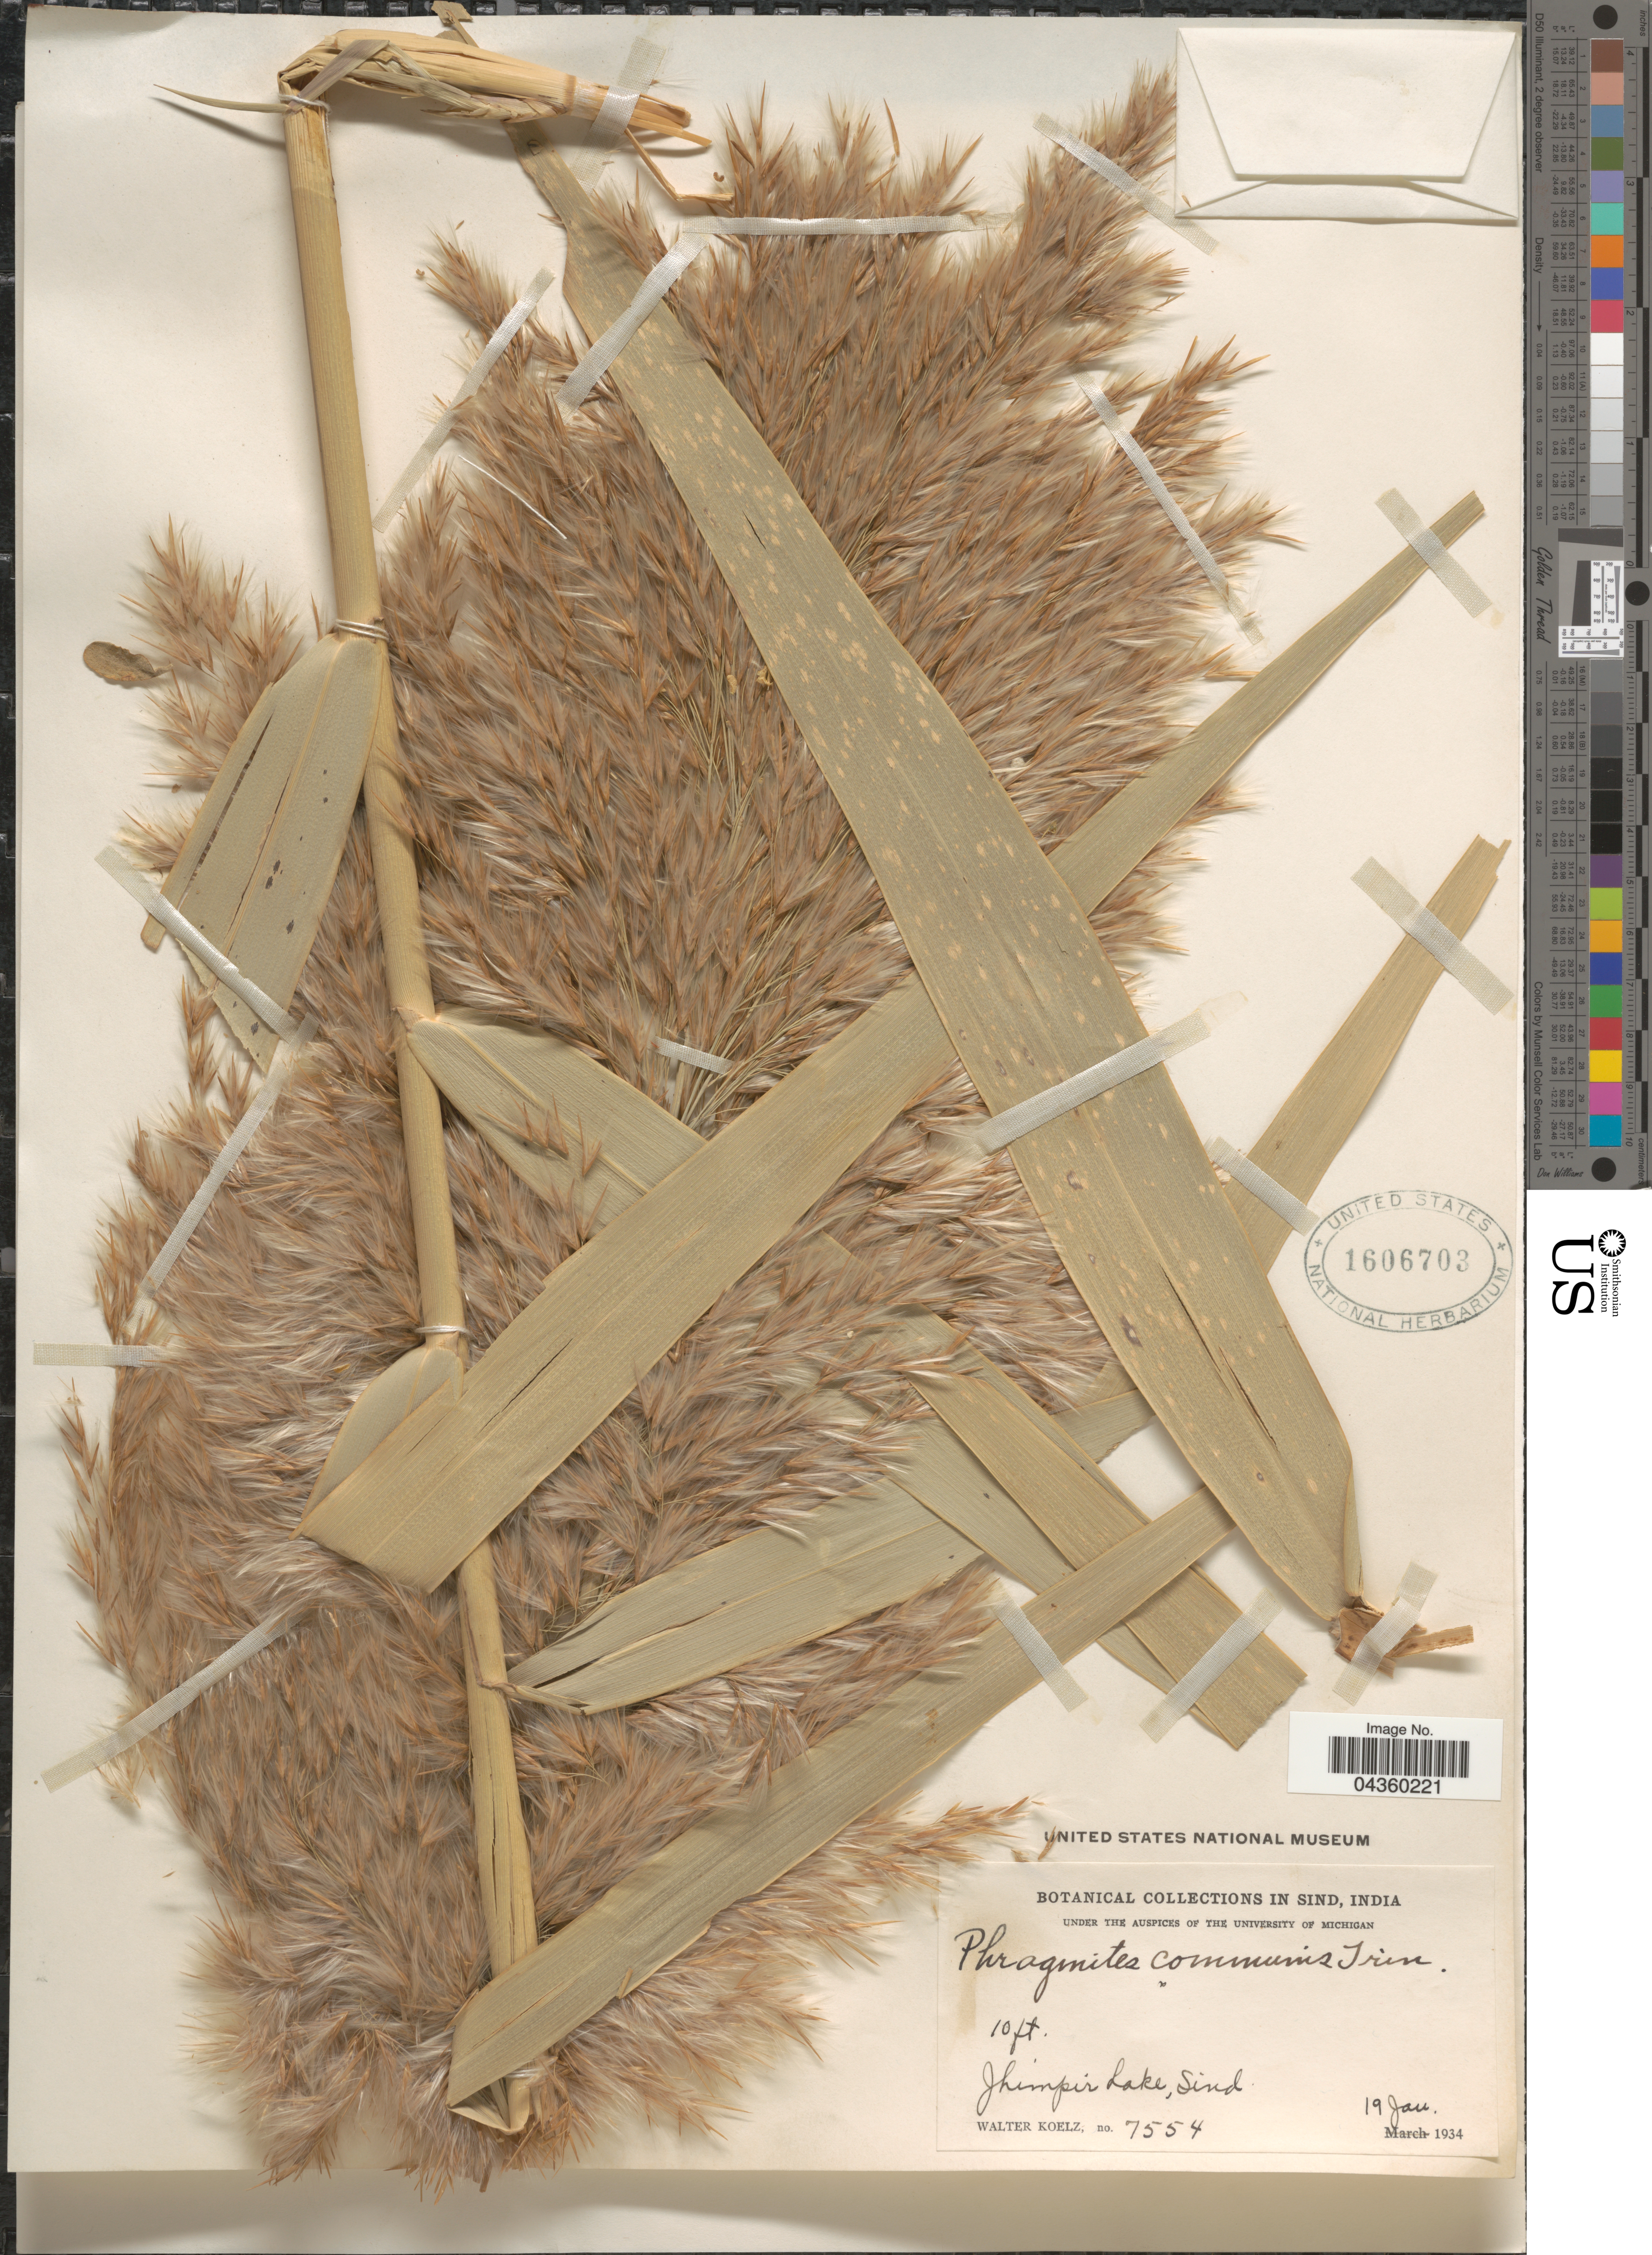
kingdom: Plantae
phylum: Tracheophyta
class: Liliopsida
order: Poales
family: Poaceae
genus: Phragmites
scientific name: Phragmites australis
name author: (Cav.) Trin. ex Steud.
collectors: W. N. Koelz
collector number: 7554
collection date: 1934-01-19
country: Pakistan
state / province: Sindh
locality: In Sind. Jhimpir Lake, Sind.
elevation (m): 3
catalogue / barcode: US 1606703